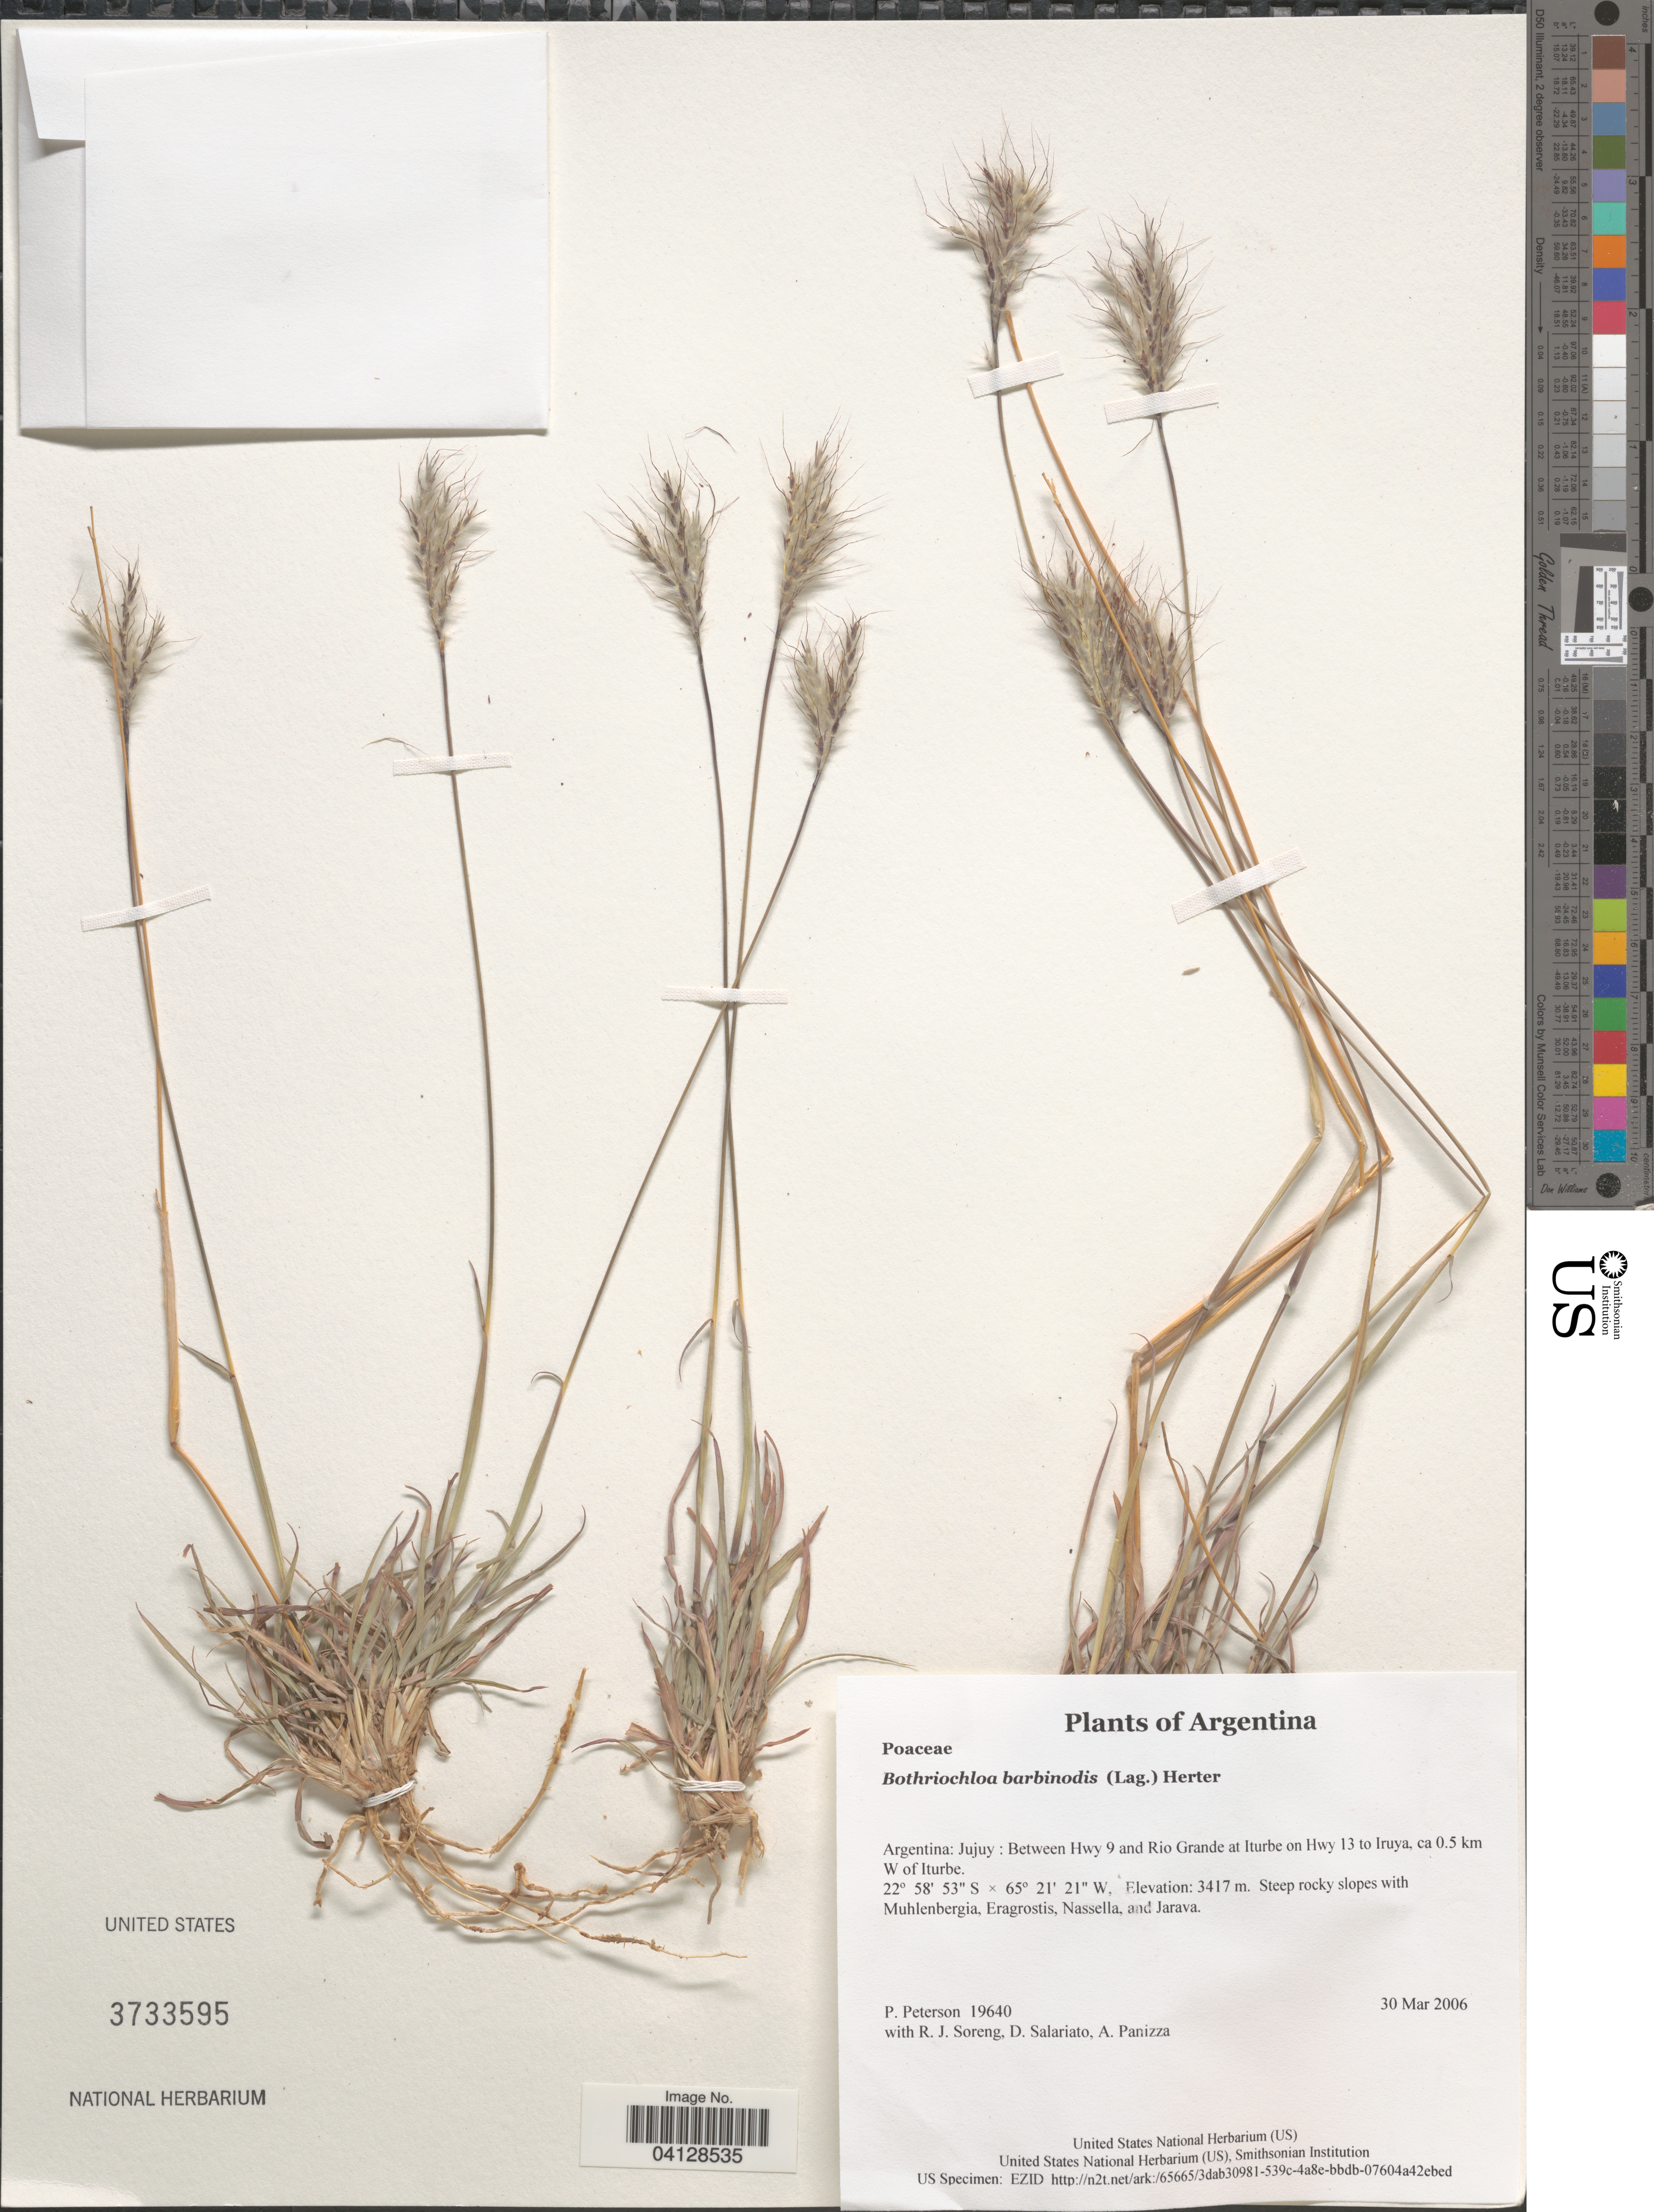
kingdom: Plantae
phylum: Tracheophyta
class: Liliopsida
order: Poales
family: Poaceae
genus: Bothriochloa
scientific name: Bothriochloa barbinodis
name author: (Lag.) Herter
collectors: P. Peterson, R. J. Soreng, D. Salariato & A. Panizza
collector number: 19640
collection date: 2006-03-30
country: Argentina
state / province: Jujuy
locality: Between Hwy 9 and Rio Grande at Iturbe on Hwy 13 to Iruya, ca 0.5 km W of Iturbe.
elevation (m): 3417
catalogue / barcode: US 3733595